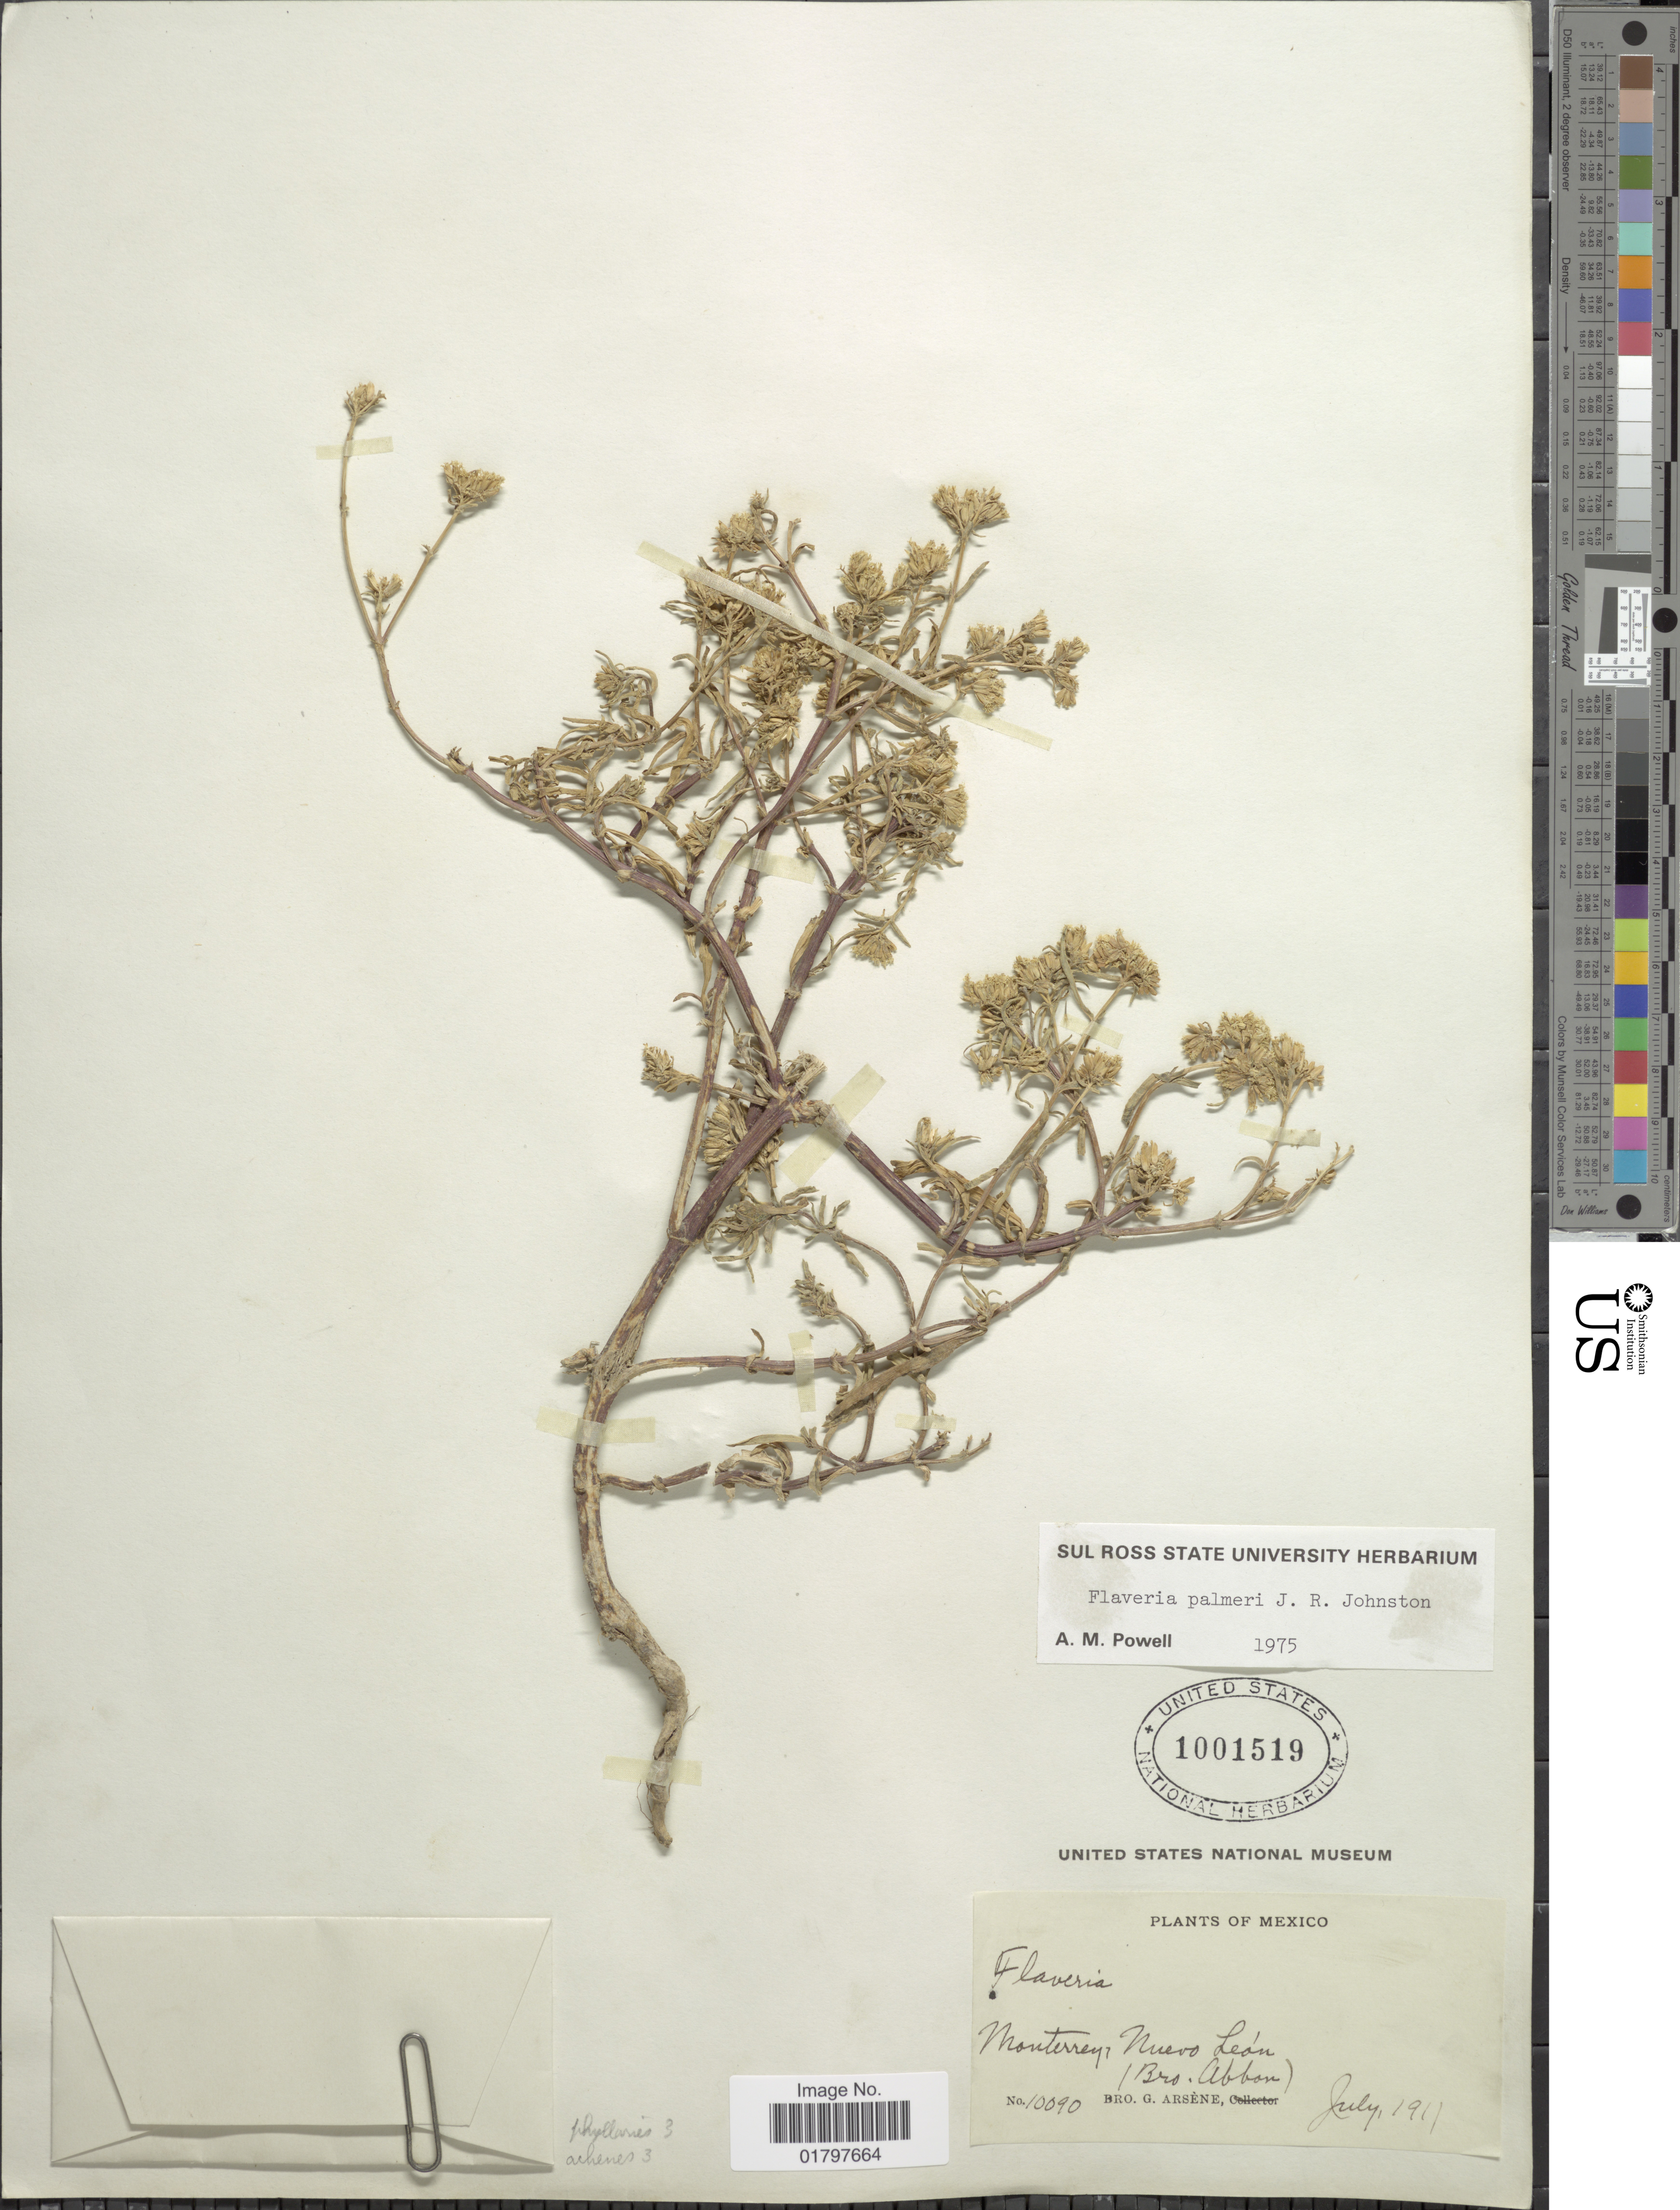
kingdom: Plantae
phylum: Tracheophyta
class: Magnoliopsida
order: Asterales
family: Asteraceae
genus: Flaveria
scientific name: Flaveria palmeri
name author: J.R. Johnst.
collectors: Bro. Abbon & Bro. G. Arsène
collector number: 10090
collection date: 1911-07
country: Mexico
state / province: Nuevo León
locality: Monterrey, Nuevo León.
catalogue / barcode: US 1001519